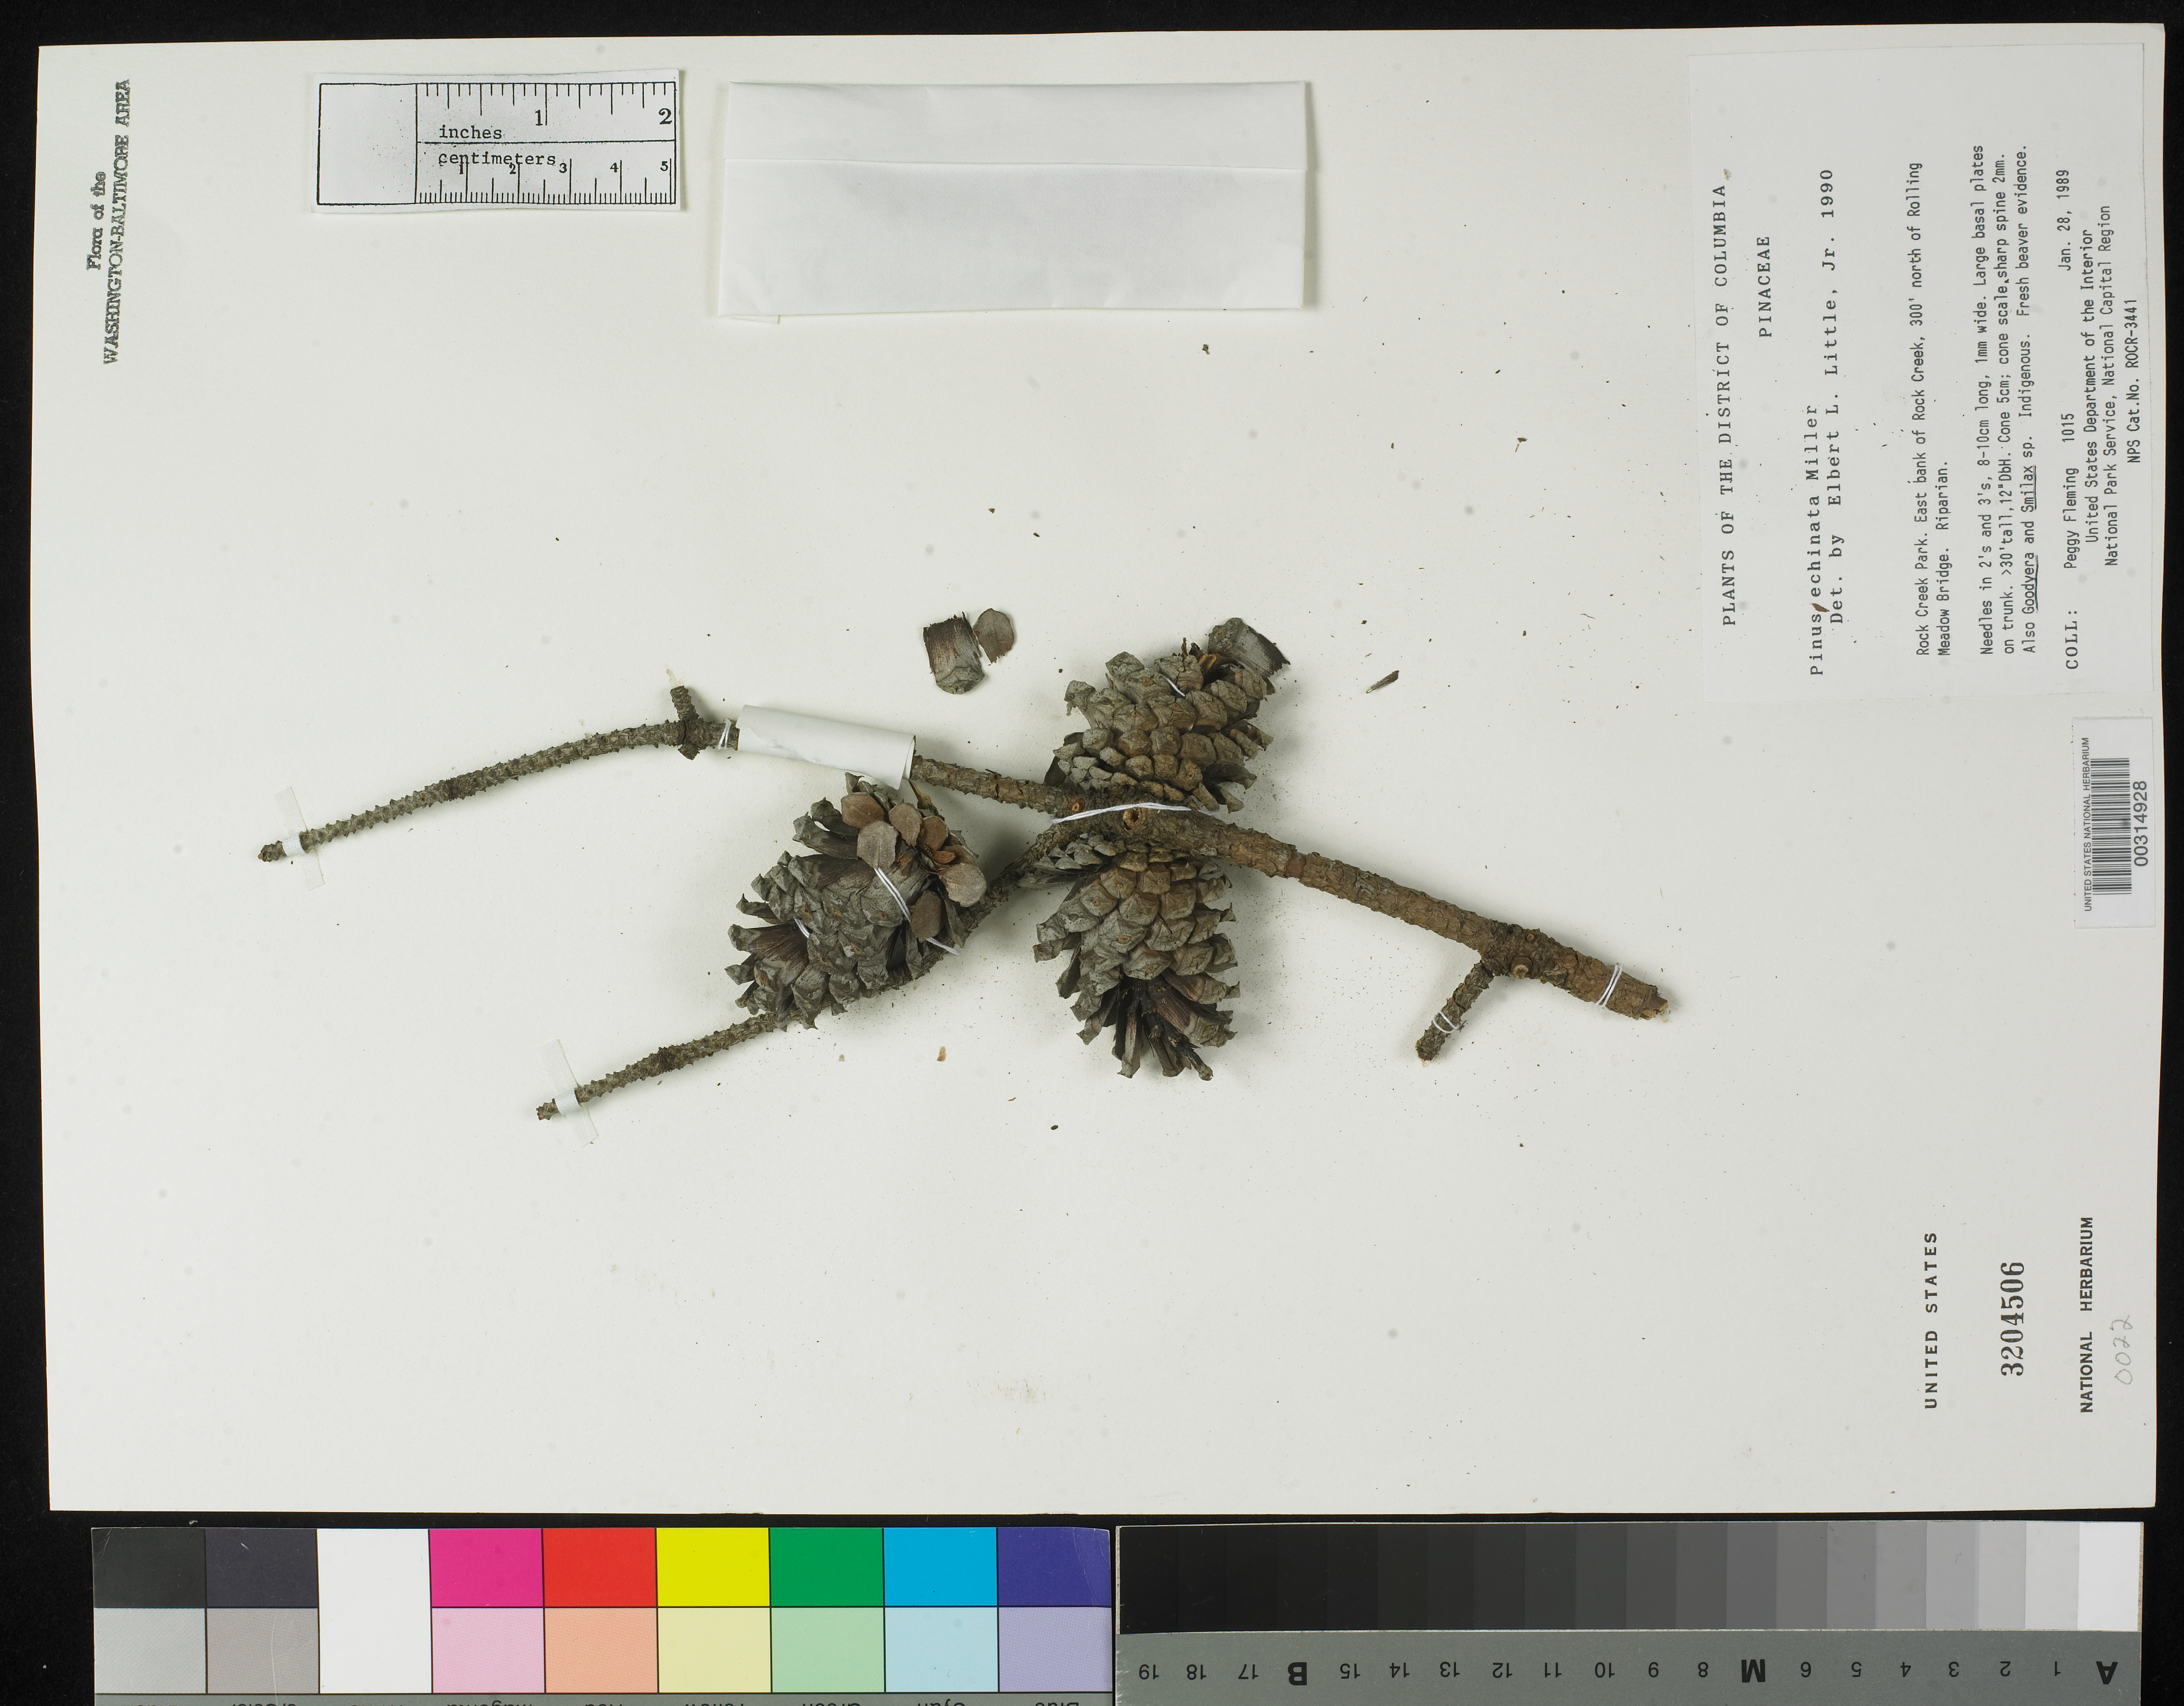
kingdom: Plantae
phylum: Tracheophyta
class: Pinopsida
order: Pinales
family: Pinaceae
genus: Pinus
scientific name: Pinus echinata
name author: Mill.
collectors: P. Fleming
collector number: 1015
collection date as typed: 28 Jan 1989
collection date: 1989-01-28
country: United States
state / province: District of Columbia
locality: Rock Creek Park, E bank of Rock Creek, N of Rolling Meadow Bridge Rock Creek Park and Vicinity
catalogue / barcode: US 3204506